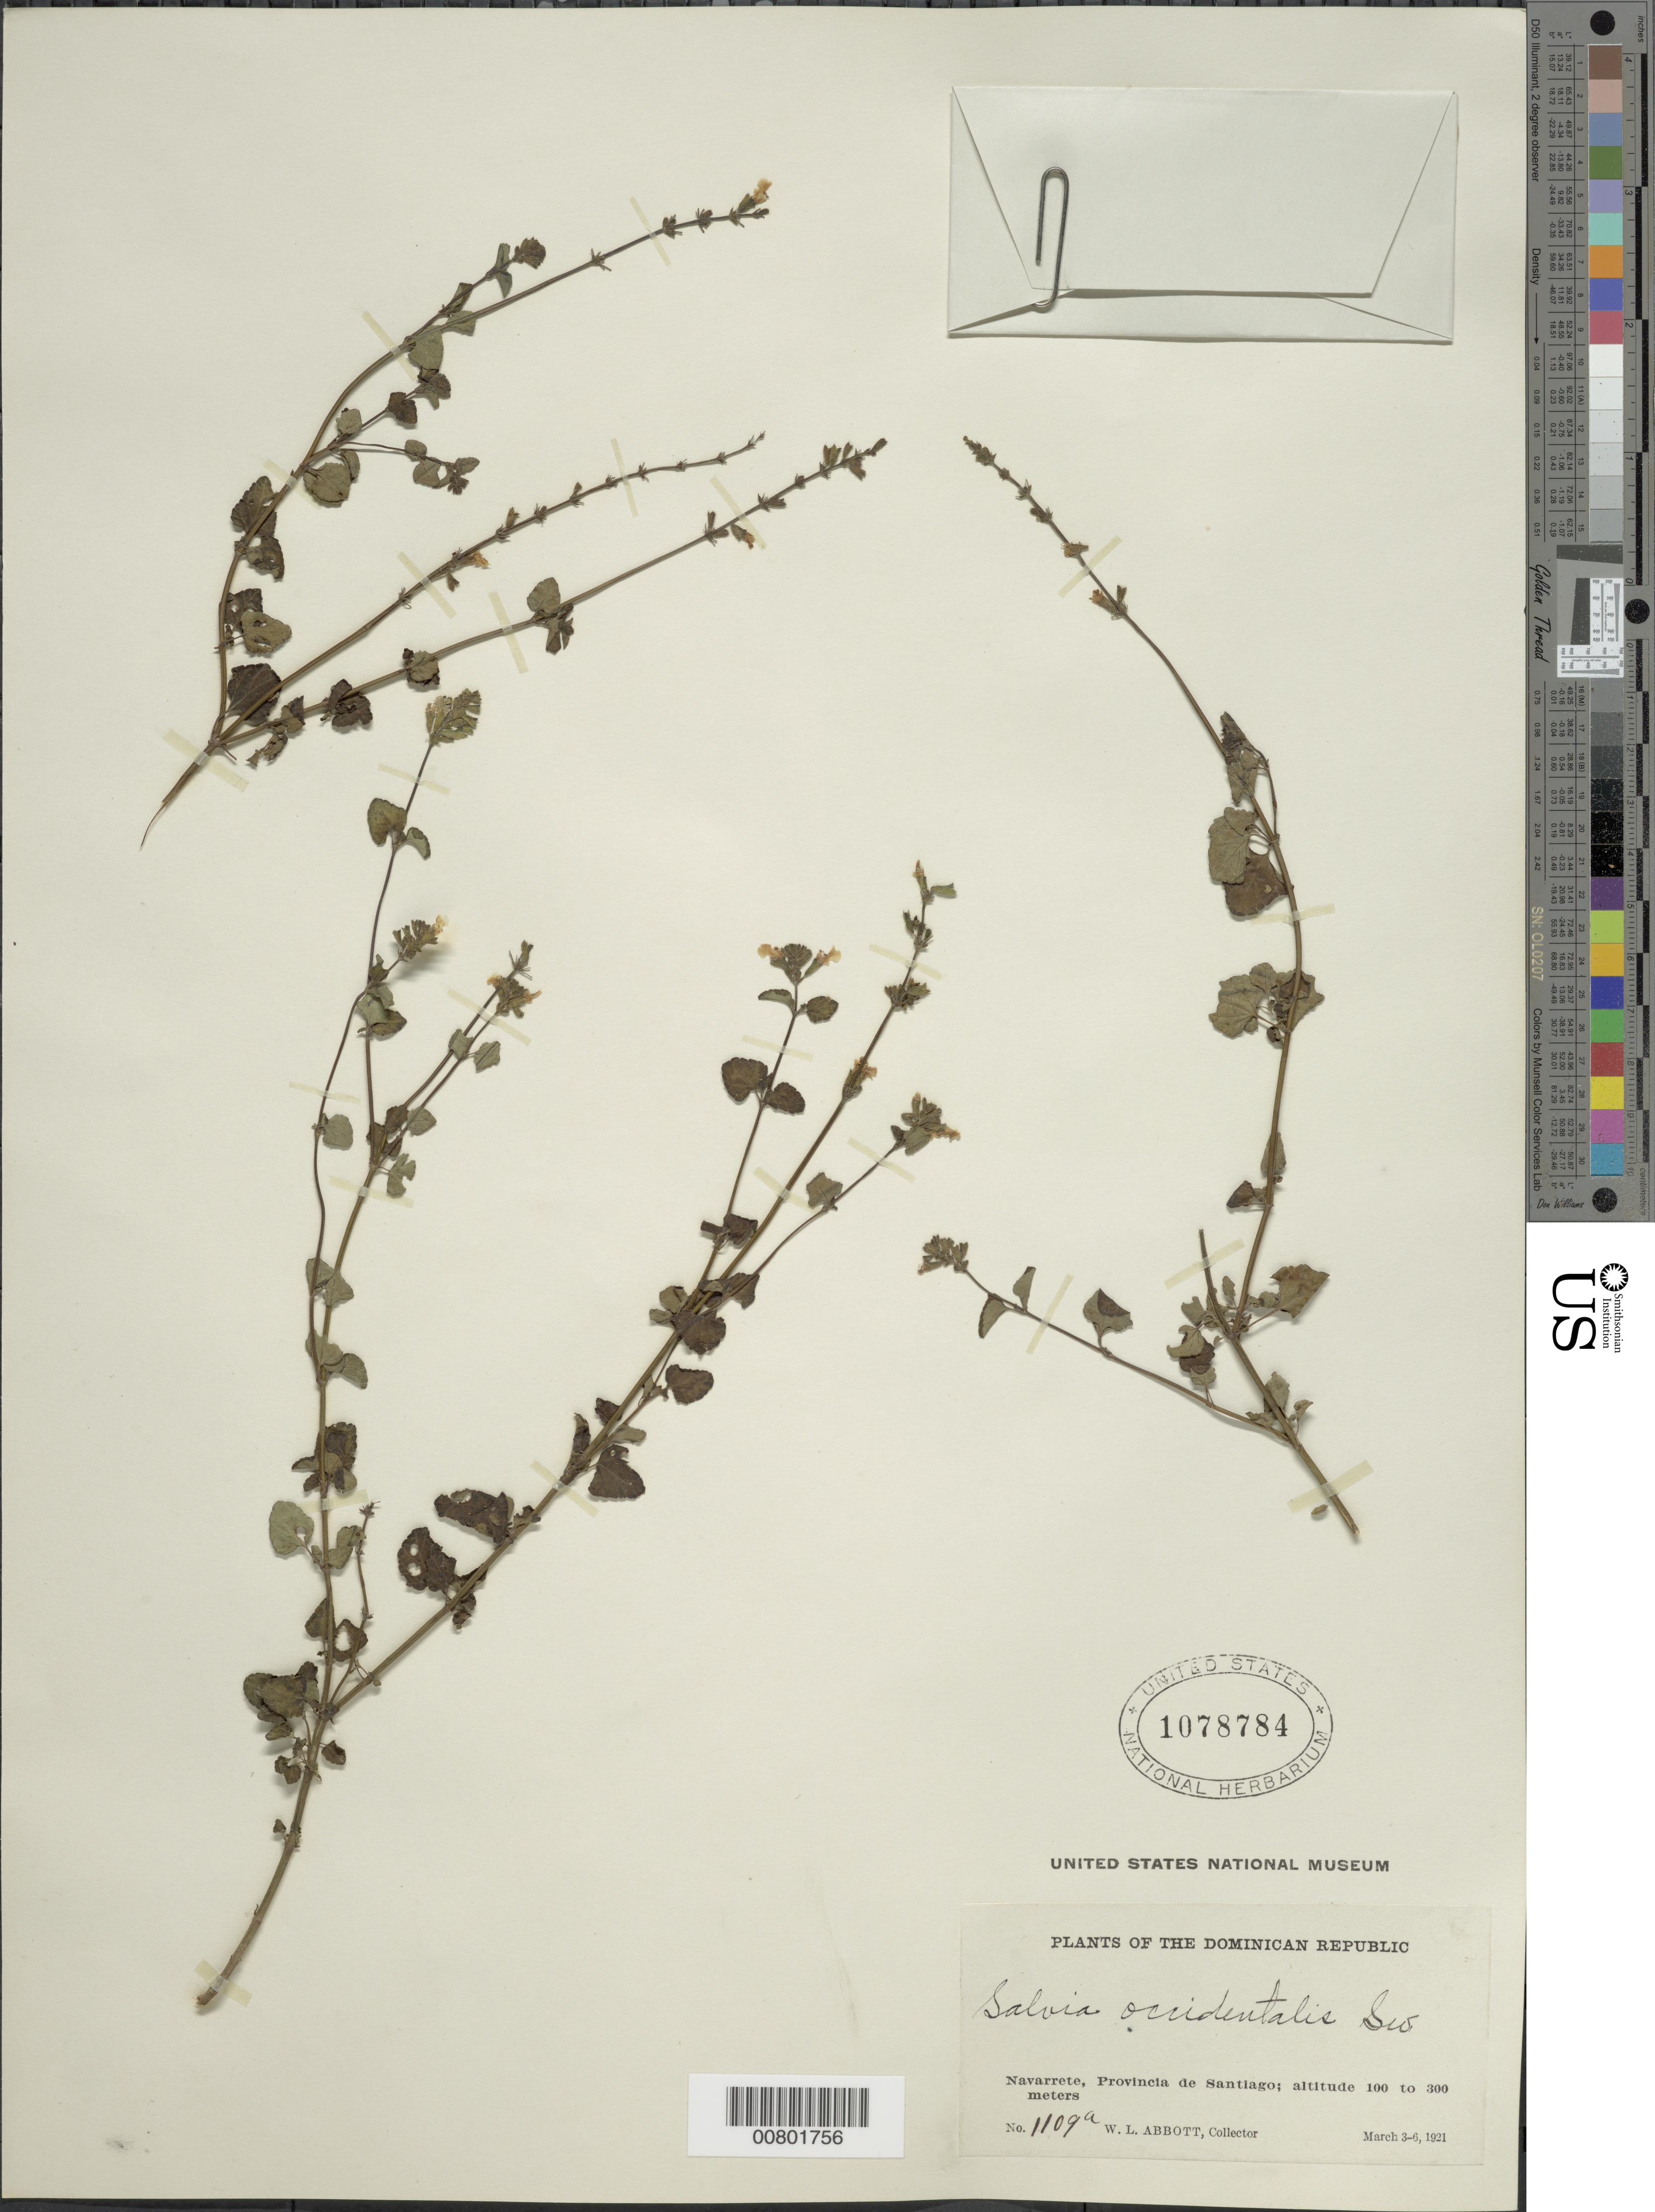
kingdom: Plantae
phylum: Tracheophyta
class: Magnoliopsida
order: Lamiales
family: Lamiaceae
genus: Salvia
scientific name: Salvia occidentalis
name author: Sw.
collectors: W. L. Abbott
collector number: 1109A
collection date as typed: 03 Mar 1921 to 06 Mar 1921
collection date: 1921-03-03/1921-03-06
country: Dominican Republic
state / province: Santiago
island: Hispaniola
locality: Navarrete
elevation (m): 100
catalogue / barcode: US 1078784